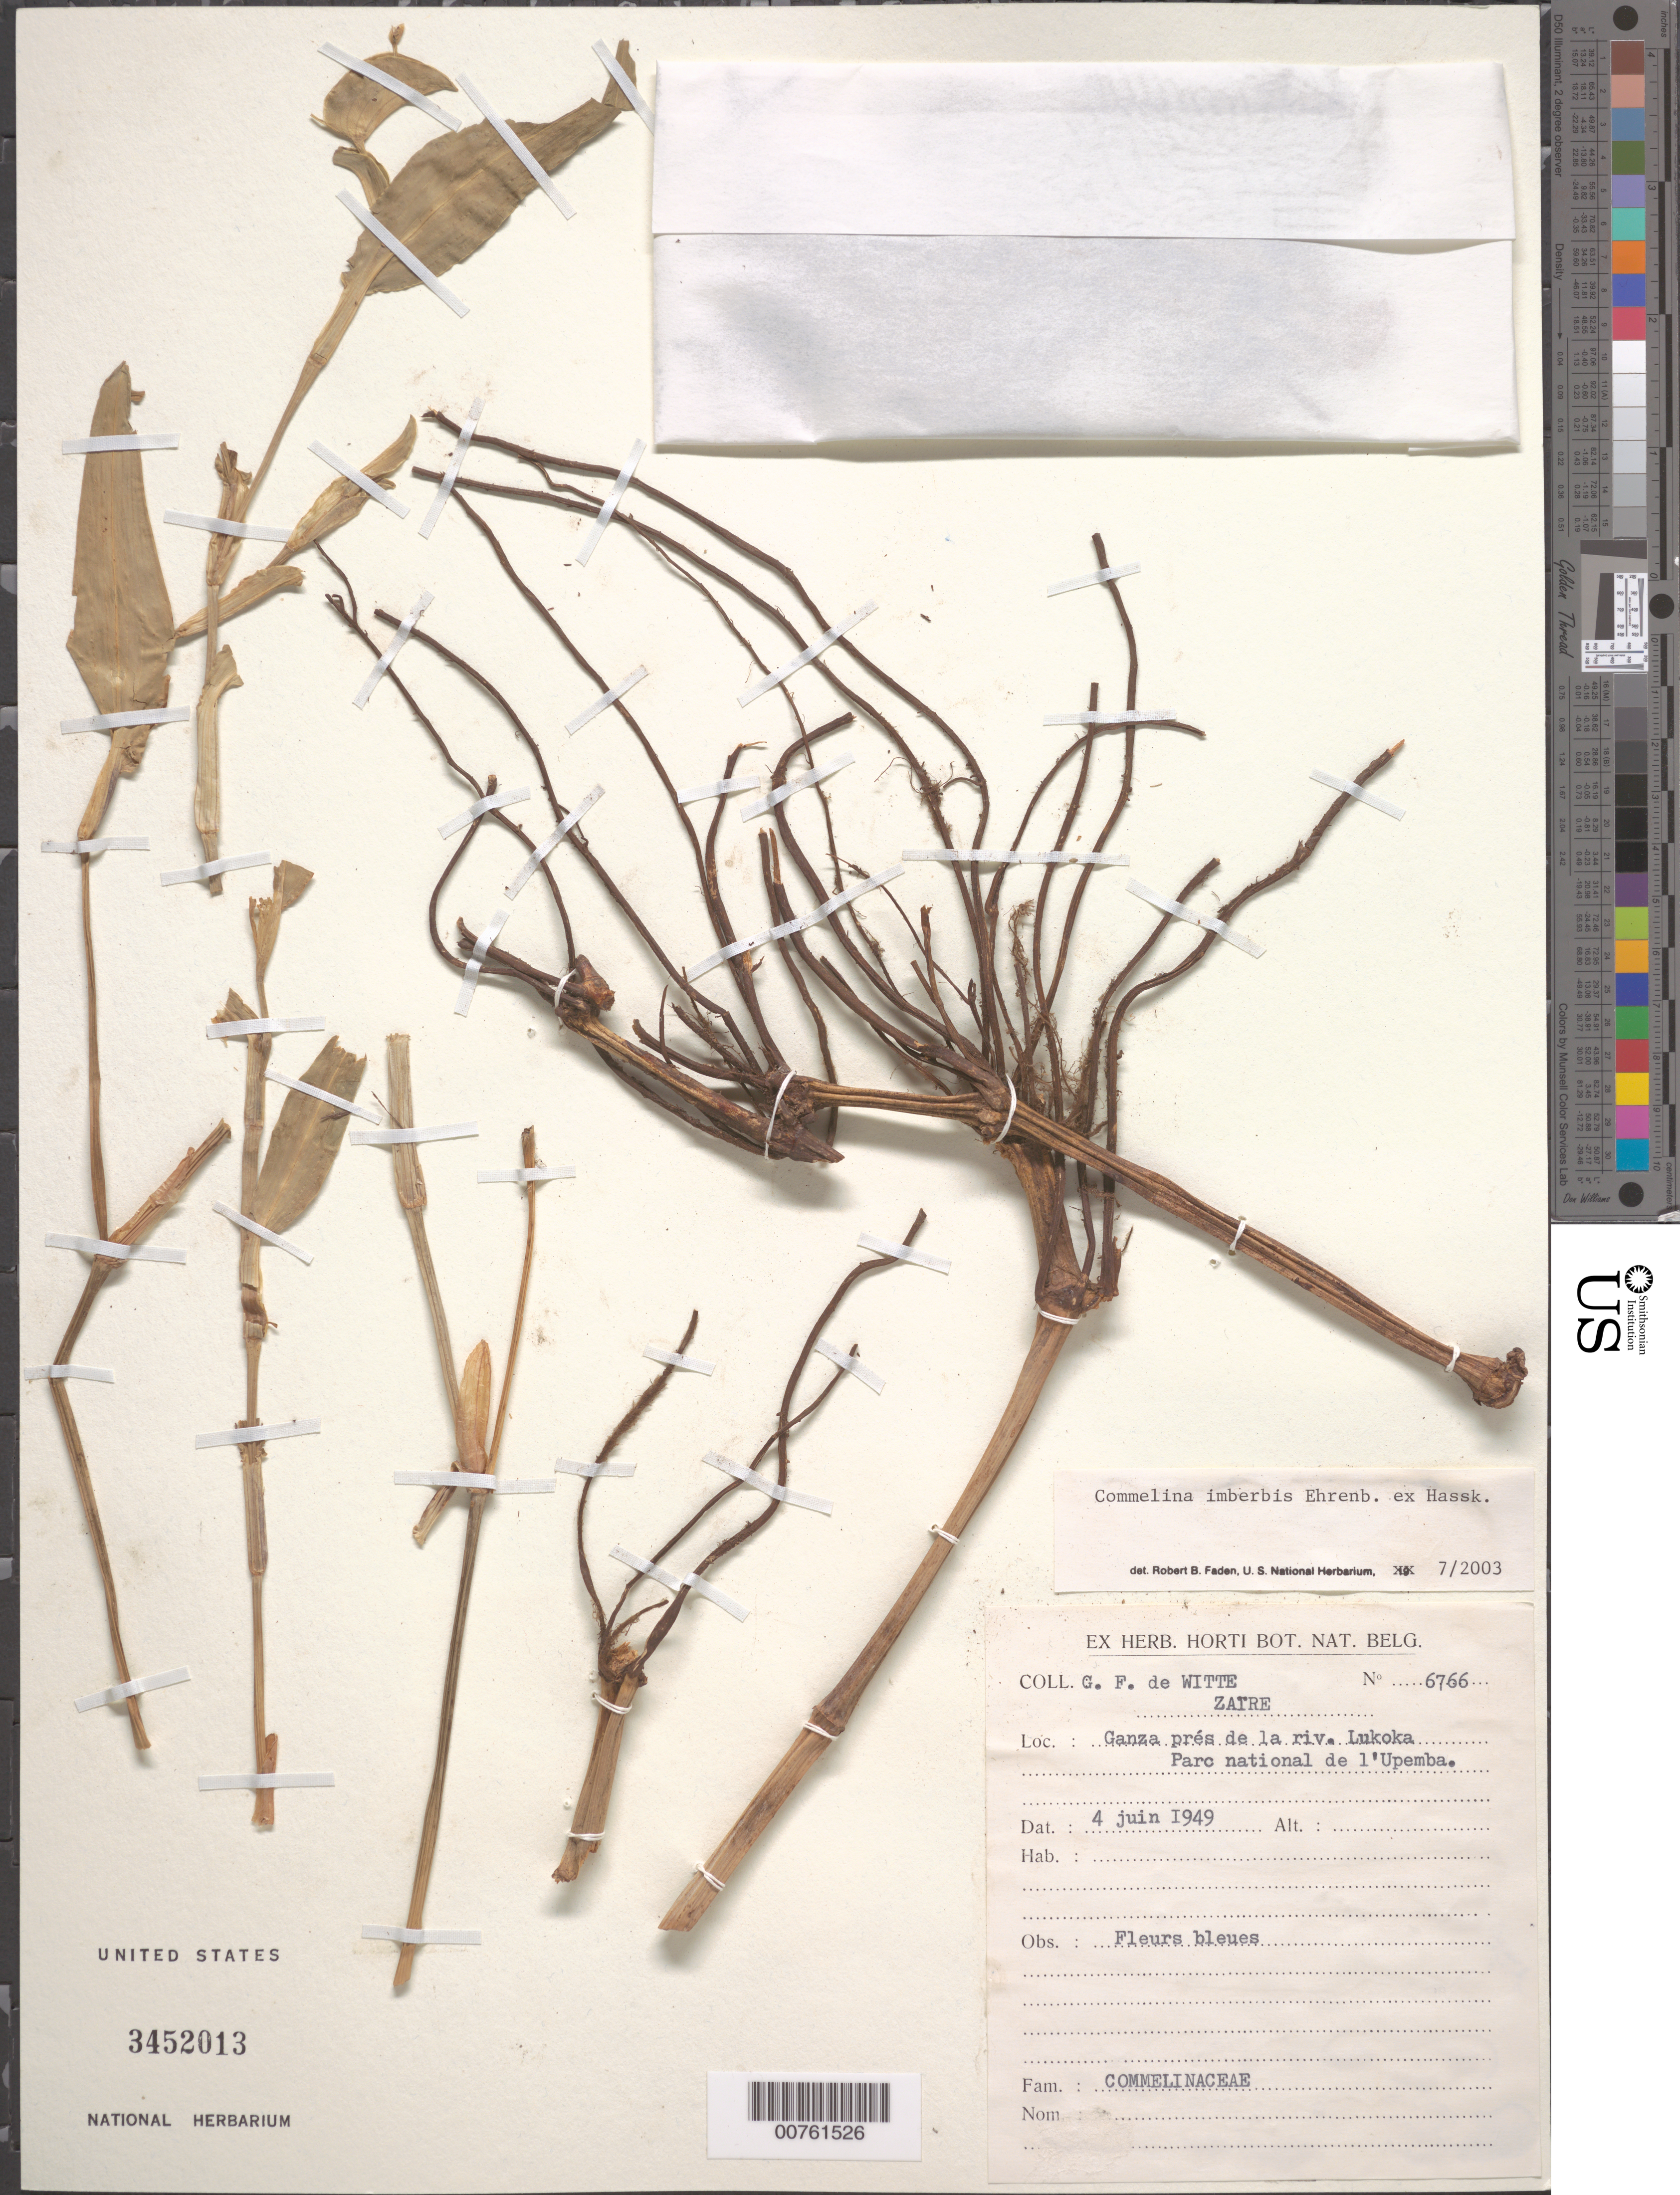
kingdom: Plantae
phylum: Tracheophyta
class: Liliopsida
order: Commelinales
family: Commelinaceae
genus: Commelina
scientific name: Commelina imberbis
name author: Ehrenb. ex Hassk.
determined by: Faden, Robert B., (US), Smithsonian Institution - National Museum of Natural History (UNITED STATES)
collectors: G. F. Witte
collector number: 6766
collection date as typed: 04 Jun 1949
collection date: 1949-06-04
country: Congo, Democratic Republic of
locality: Ganza pres de la riv. Lukoka Parc national de l'Umemba.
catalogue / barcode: US 3452013